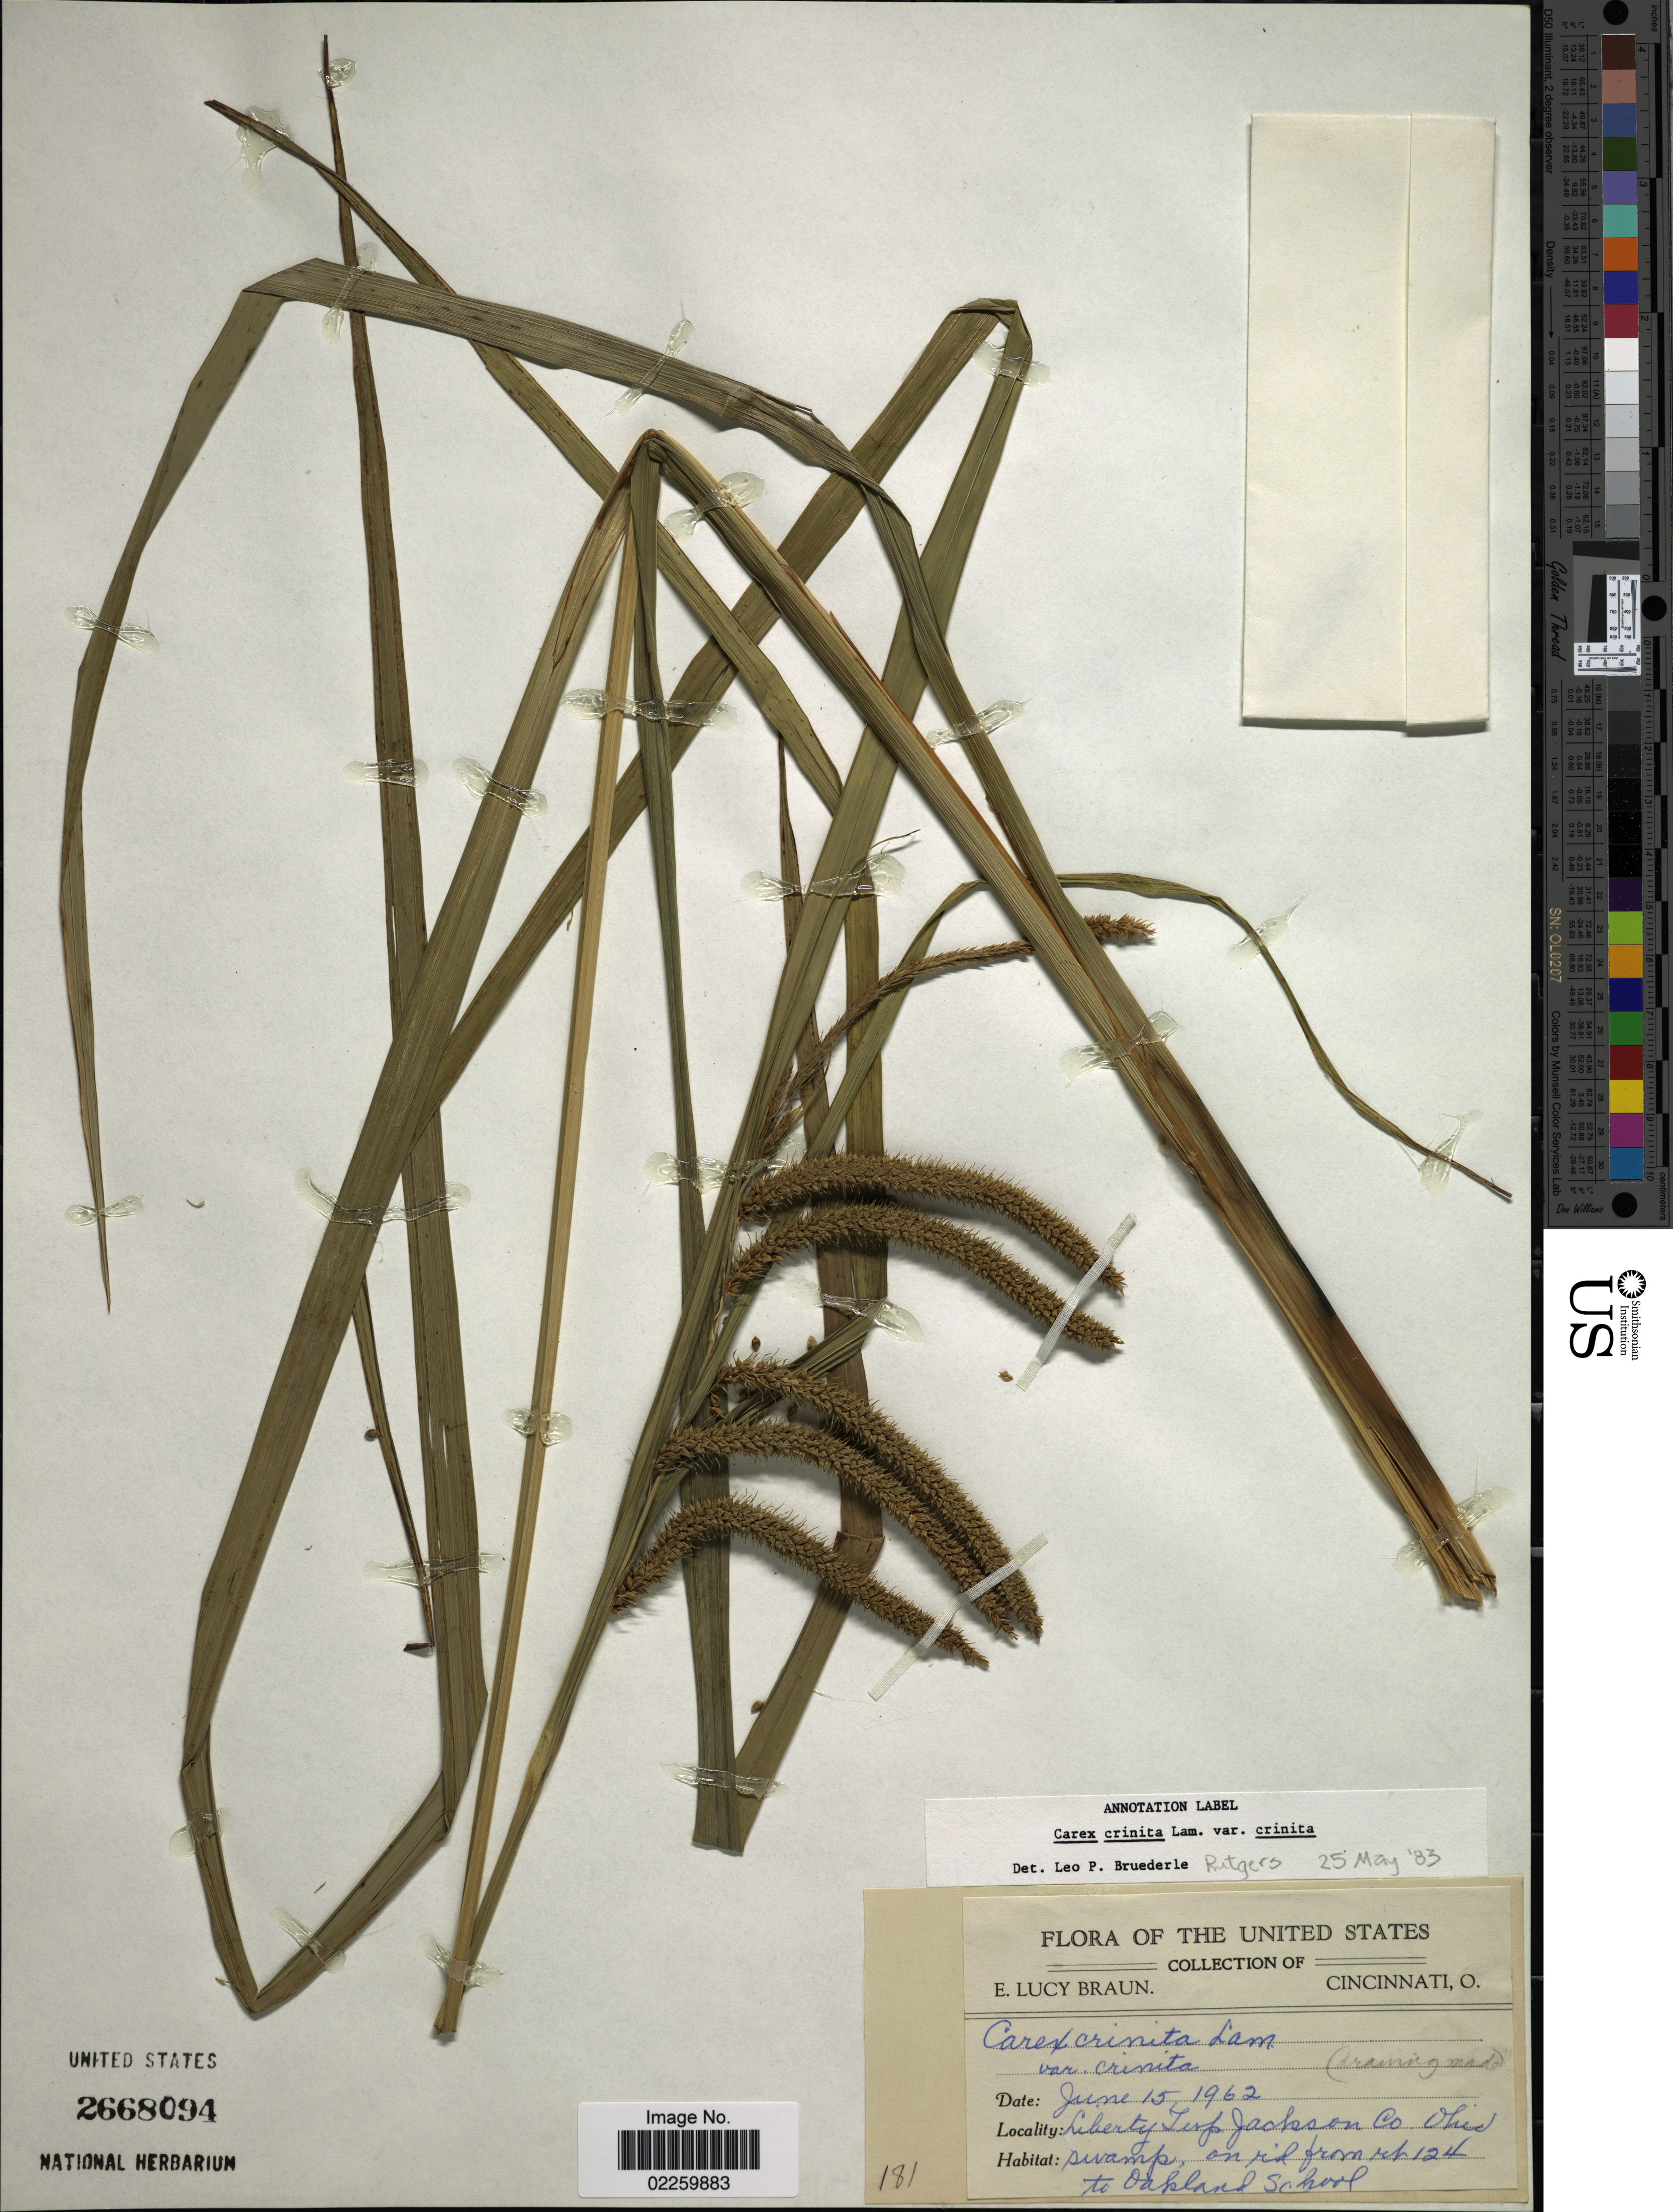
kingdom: Plantae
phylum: Tracheophyta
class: Liliopsida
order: Poales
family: Cyperaceae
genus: Carex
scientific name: Carex crinita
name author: Lam.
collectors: E. L. Braun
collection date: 1962-06-15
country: United States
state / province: Ohio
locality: Liberty Twp, Jackson Co., Ohio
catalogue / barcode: US 2668094